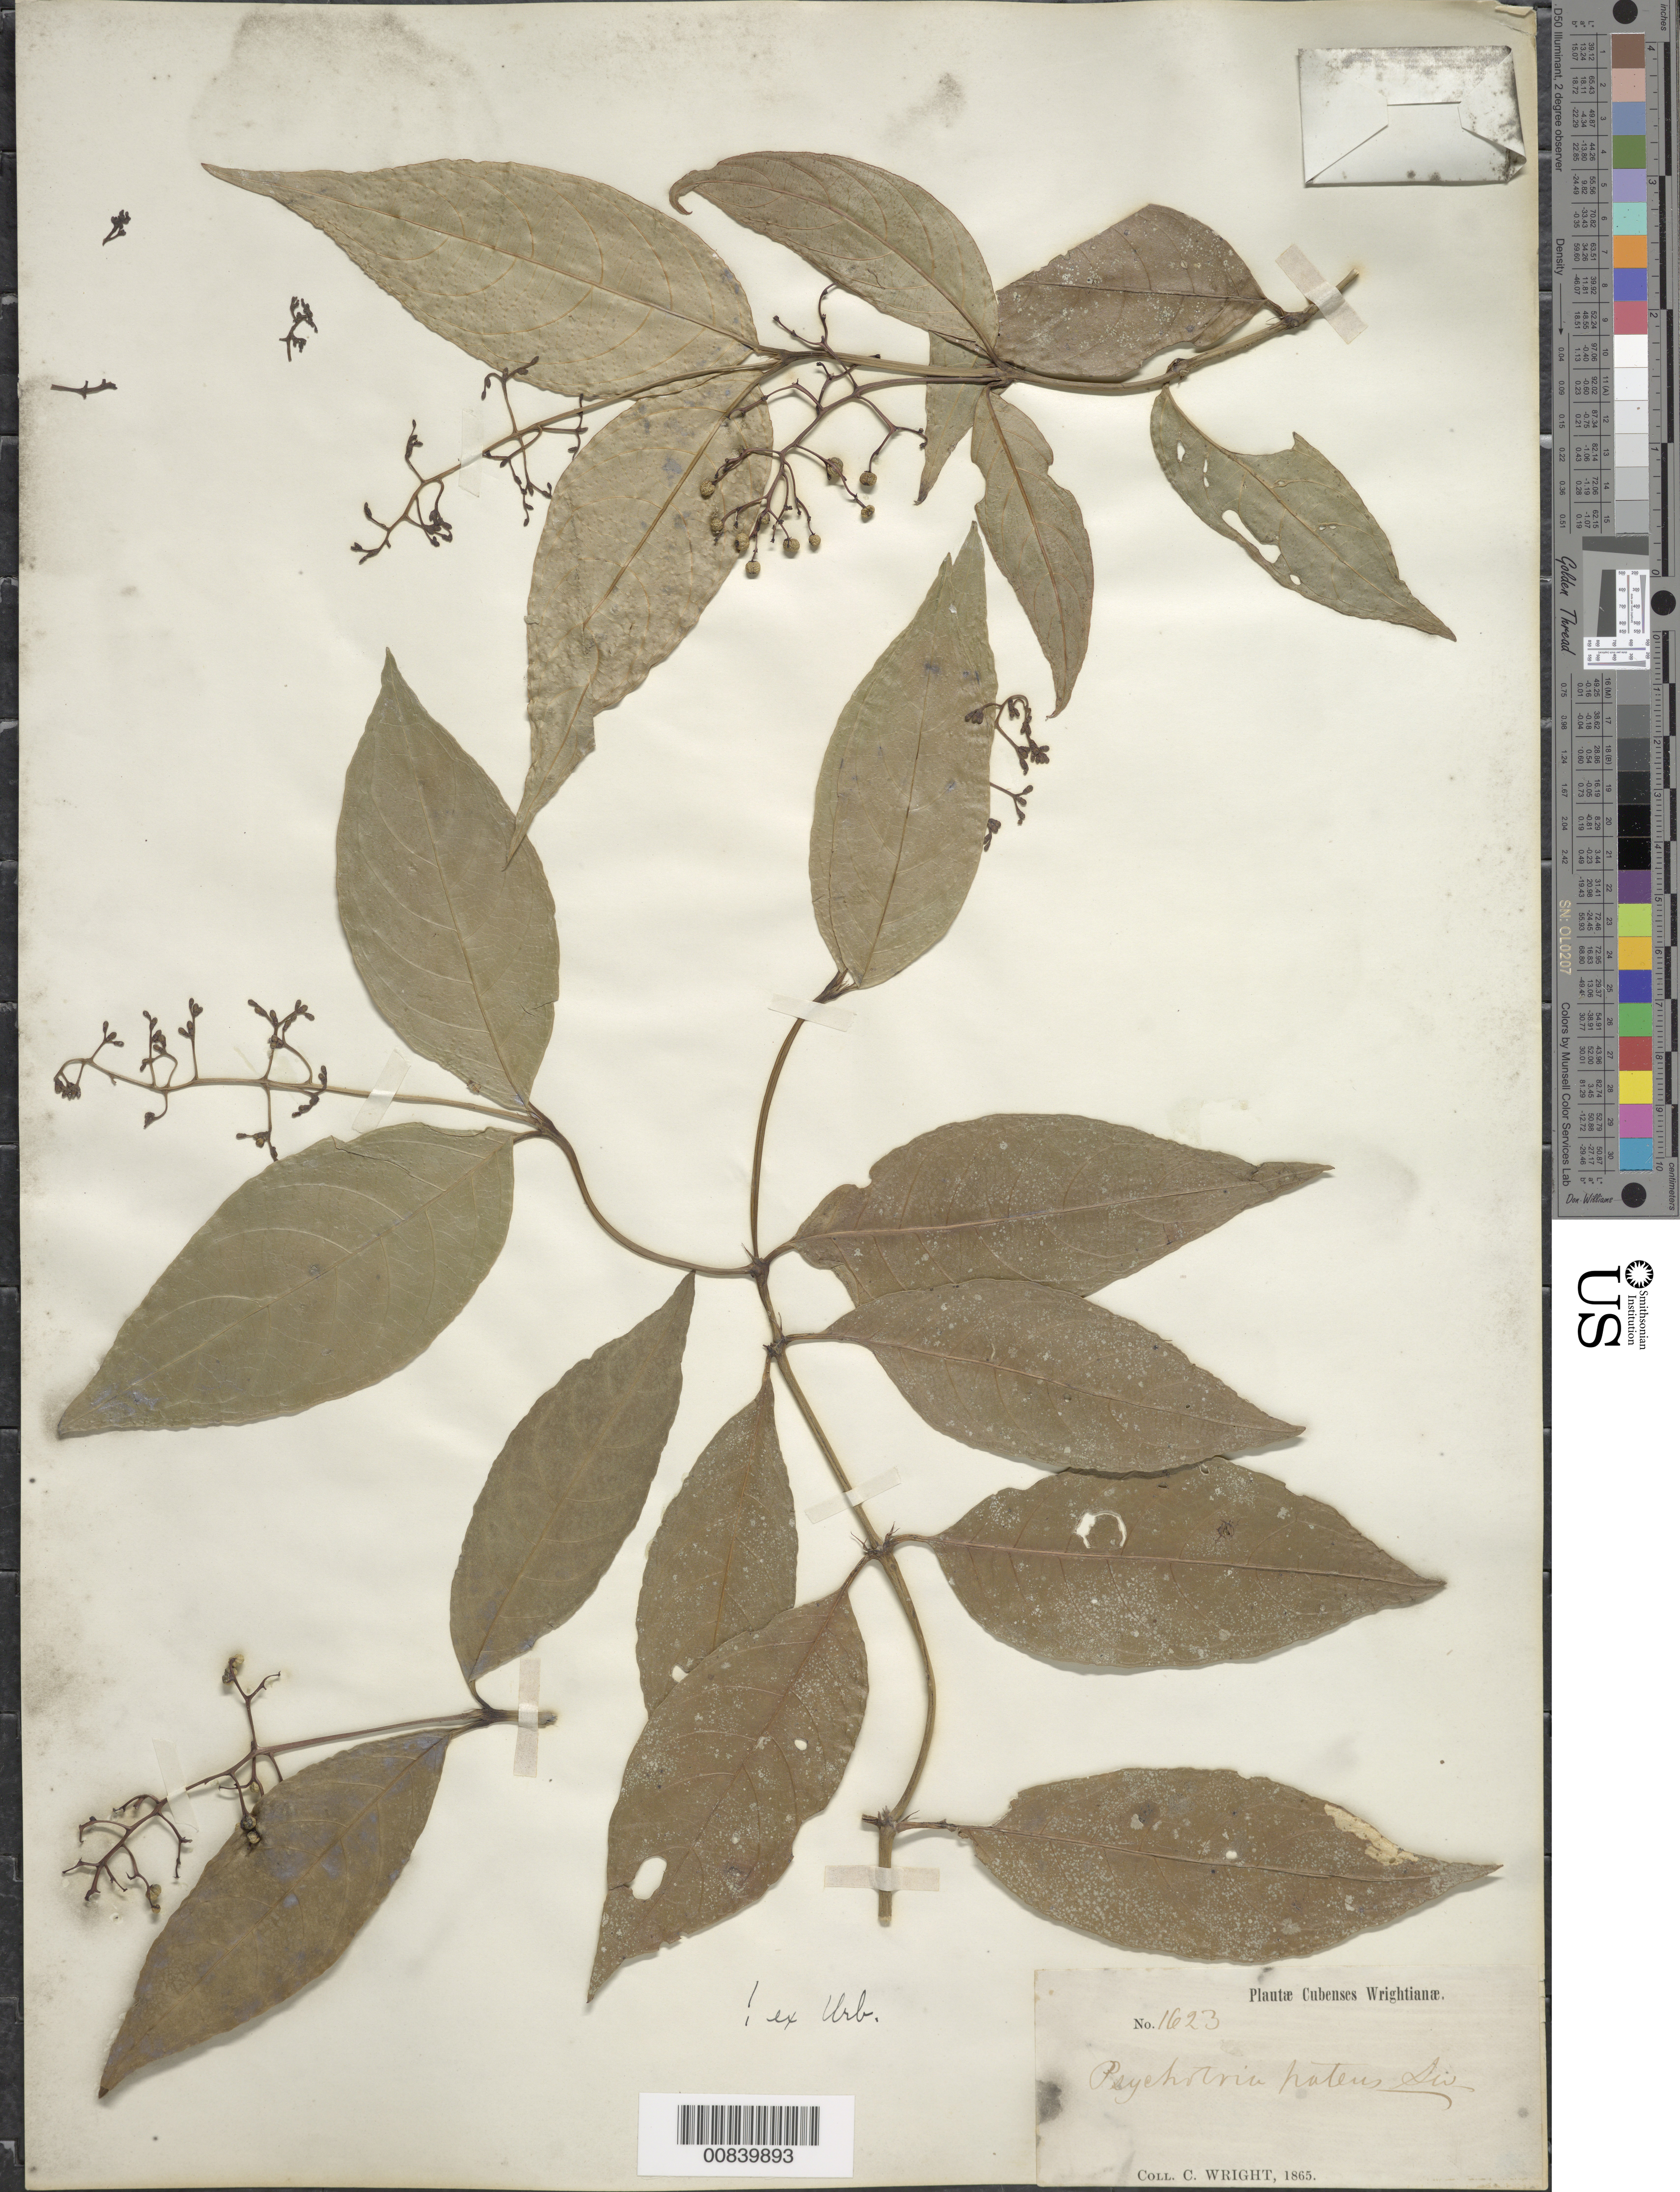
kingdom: Plantae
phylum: Tracheophyta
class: Magnoliopsida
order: Gentianales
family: Rubiaceae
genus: Psychotria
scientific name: Psychotria patens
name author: Sw.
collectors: C. Wright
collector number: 1623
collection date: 1865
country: Cuba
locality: Cubenses